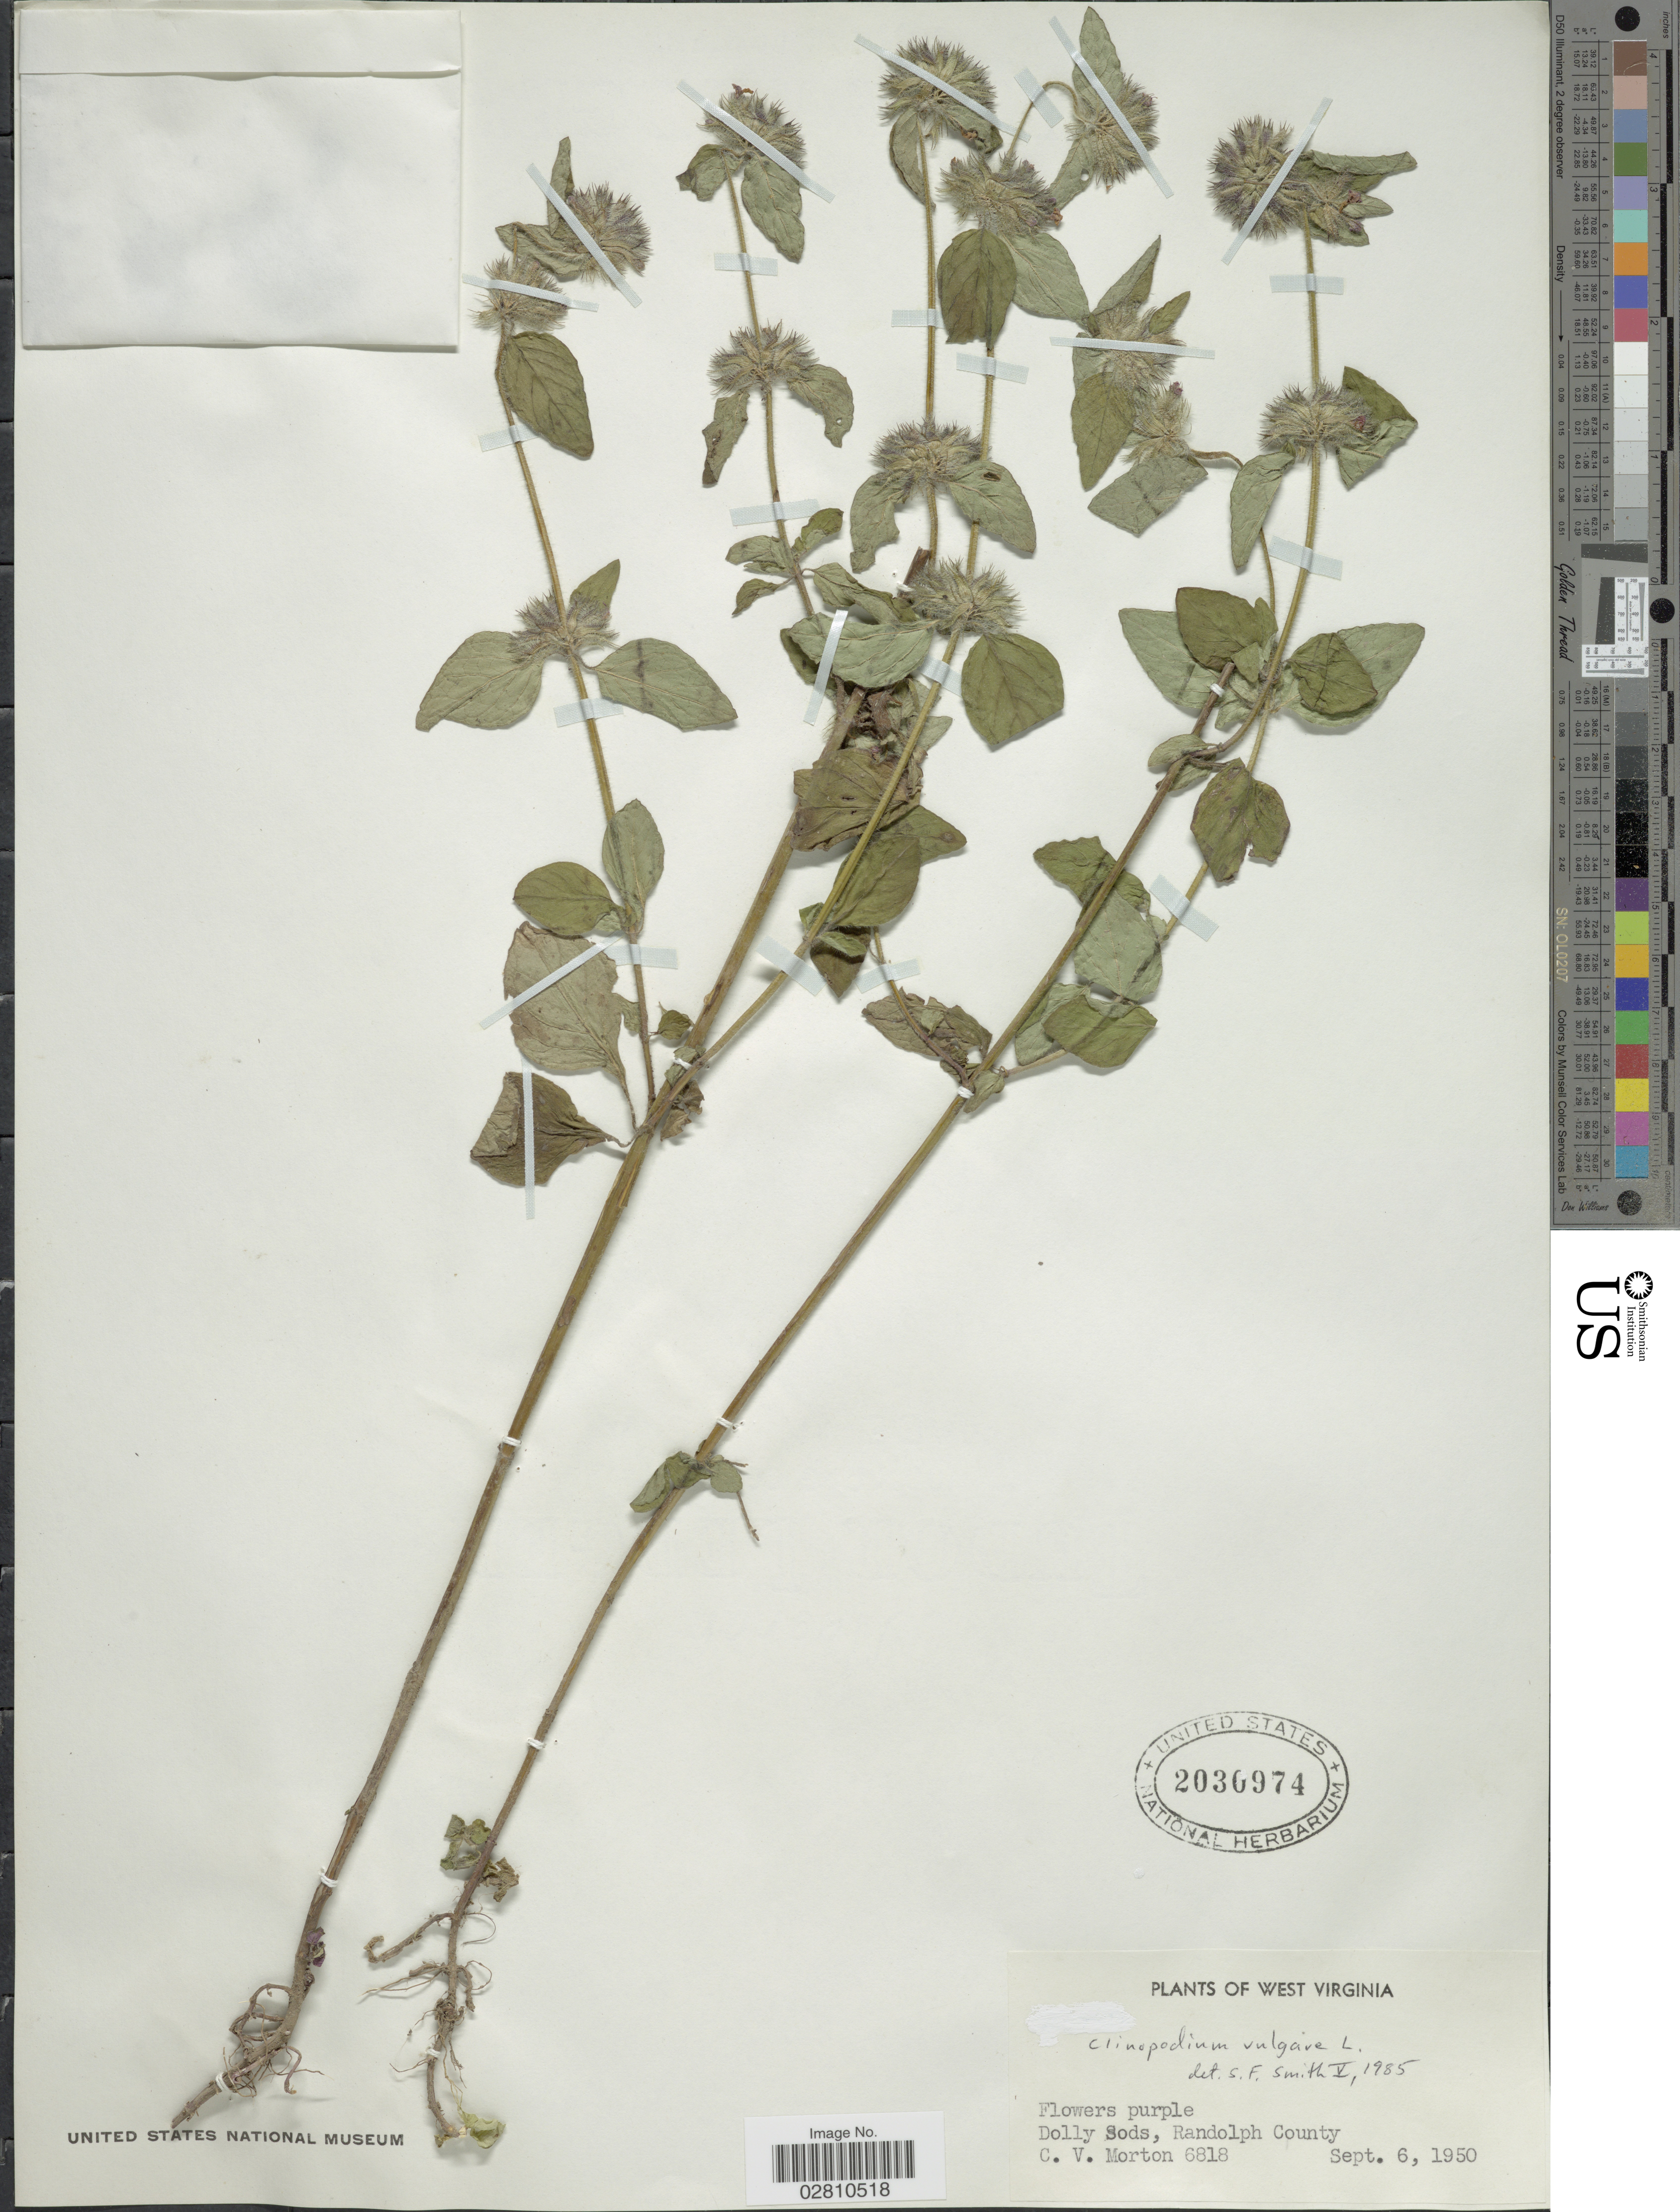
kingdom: Plantae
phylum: Tracheophyta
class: Magnoliopsida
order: Lamiales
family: Lamiaceae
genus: Clinopodium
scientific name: Clinopodium vulgare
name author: L.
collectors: C. V. Morton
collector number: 6818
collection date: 1950-09-06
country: United States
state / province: West Virginia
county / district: Randolph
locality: Dolly Sods, Randolph County.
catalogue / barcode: US 2030974